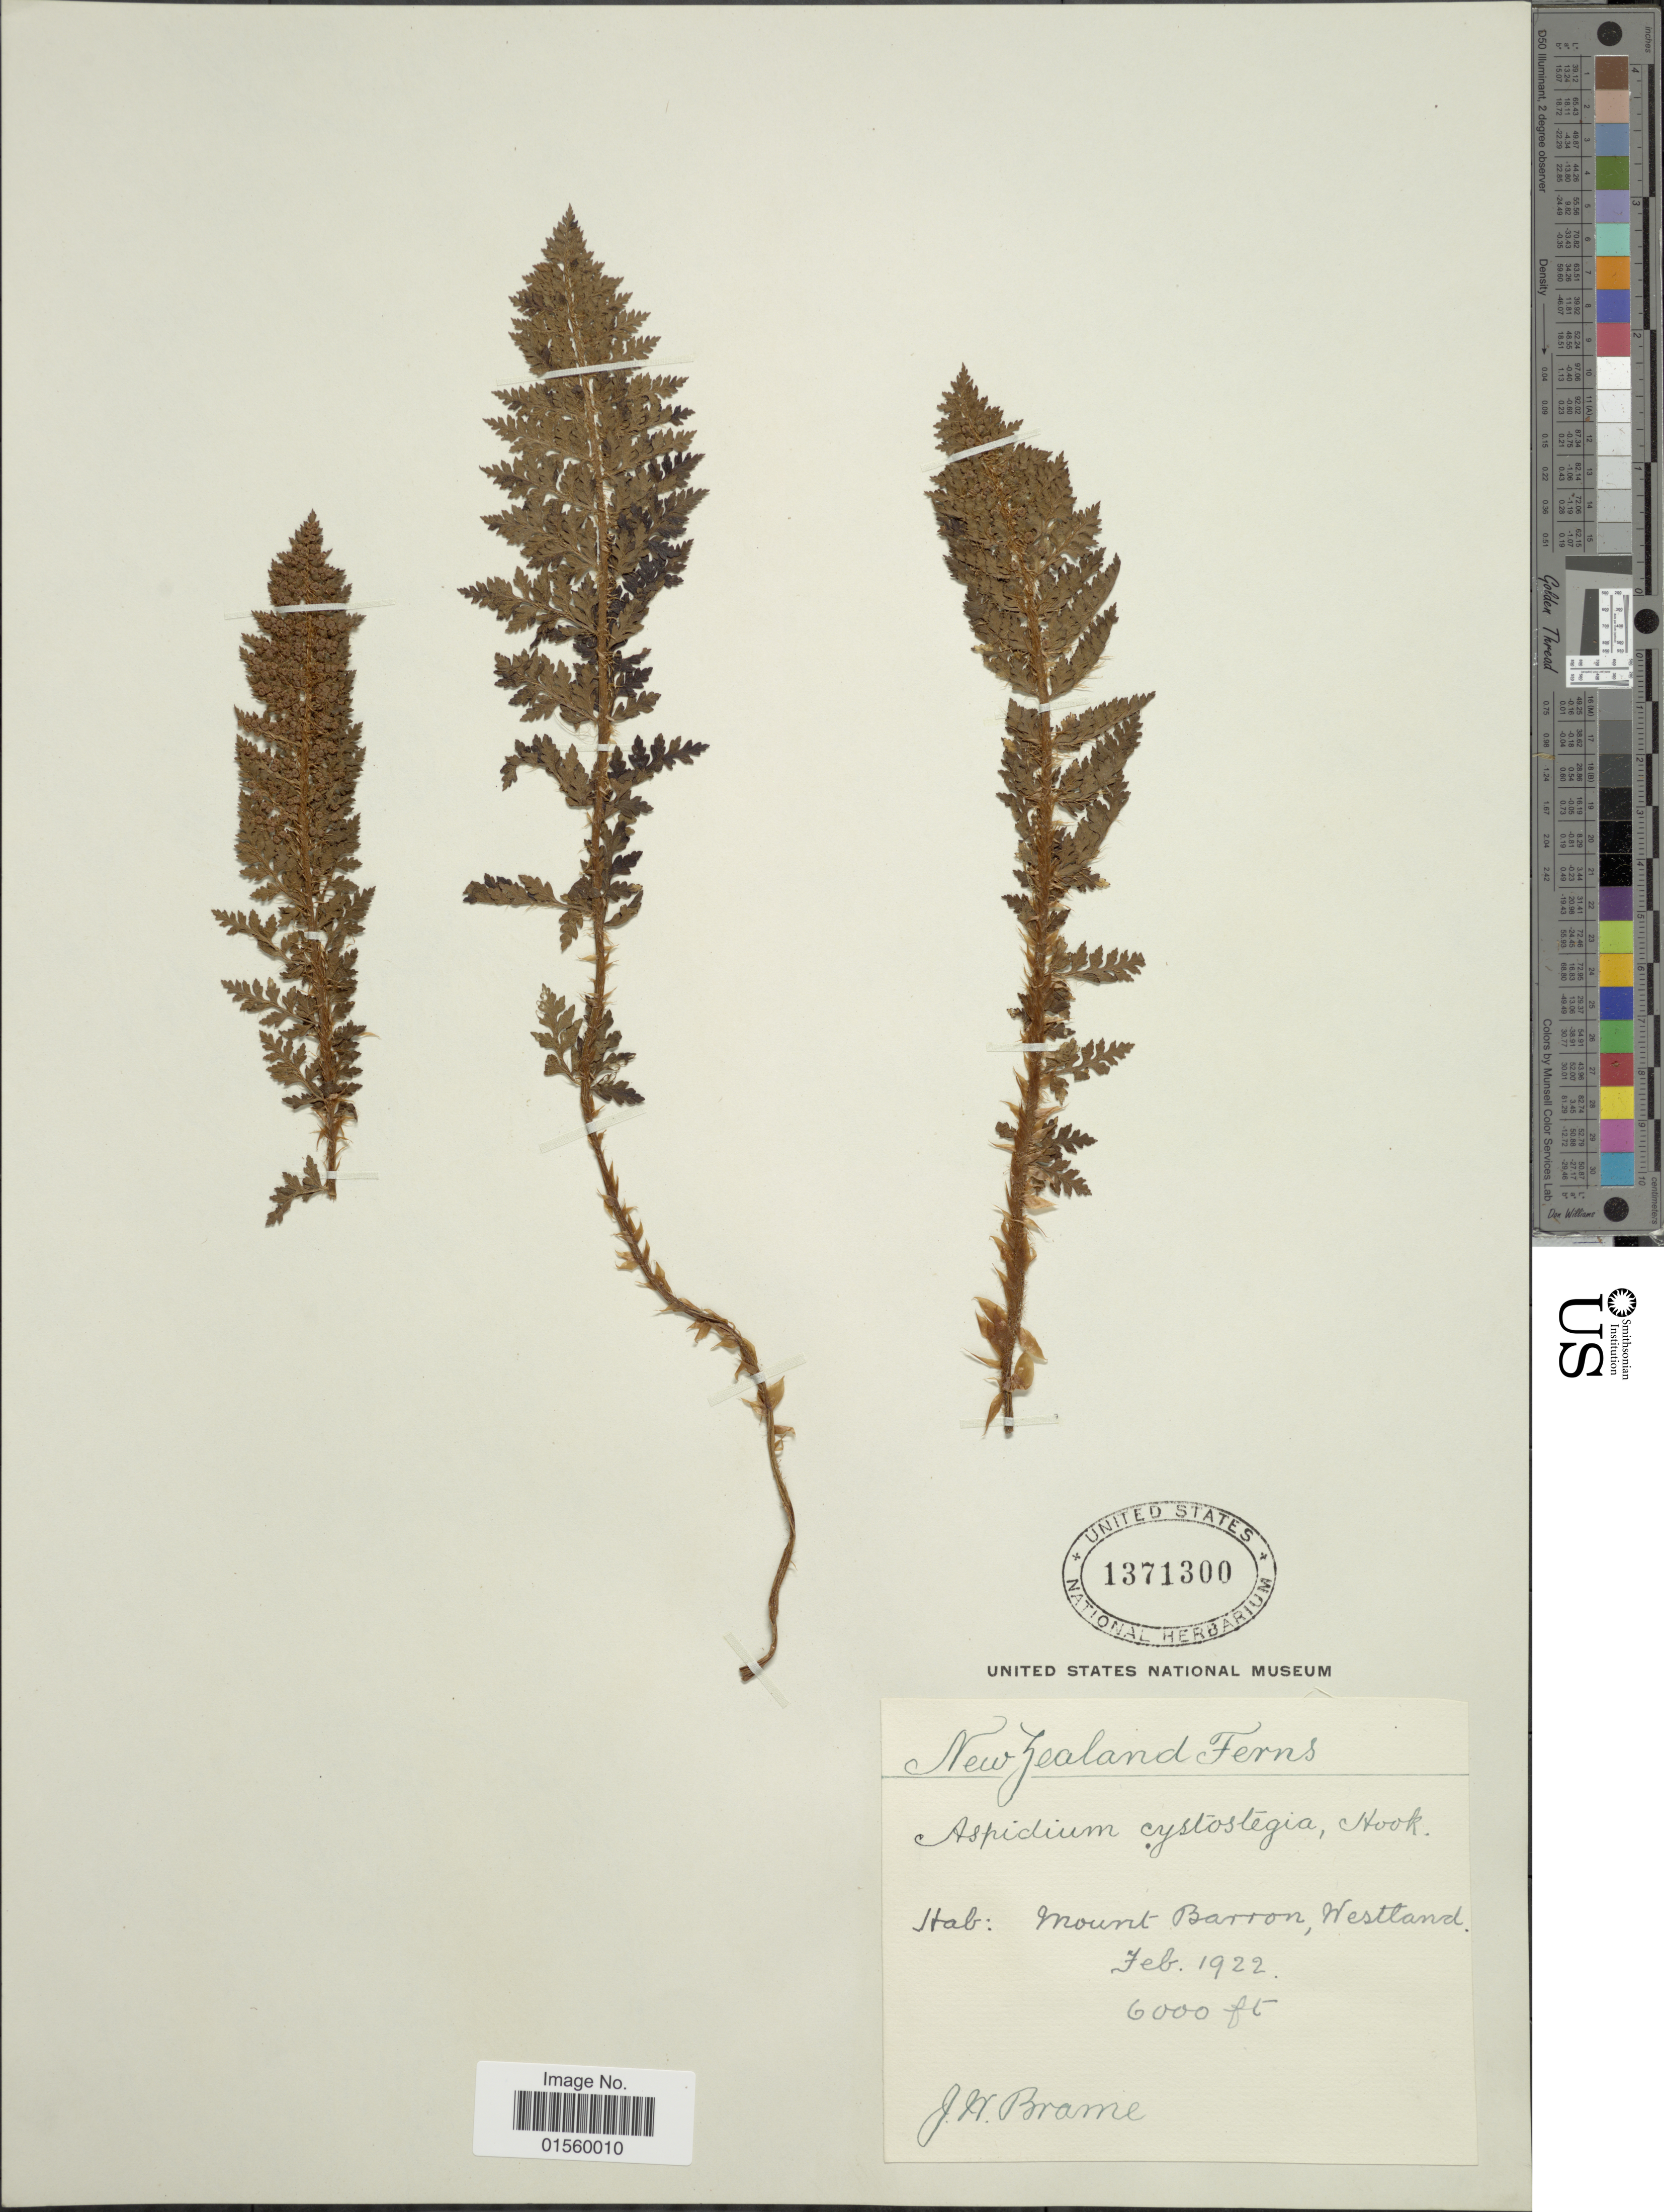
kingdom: Plantae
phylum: Tracheophyta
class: Polypodiopsida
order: Polypodiales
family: Dryopteridaceae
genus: Polystichum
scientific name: Polystichum cystostegia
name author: (Hook.) J.B. Armstr.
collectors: J. Brame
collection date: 1922-02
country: New Zealand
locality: Mount Barron, Westland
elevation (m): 1829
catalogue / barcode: US 1371300